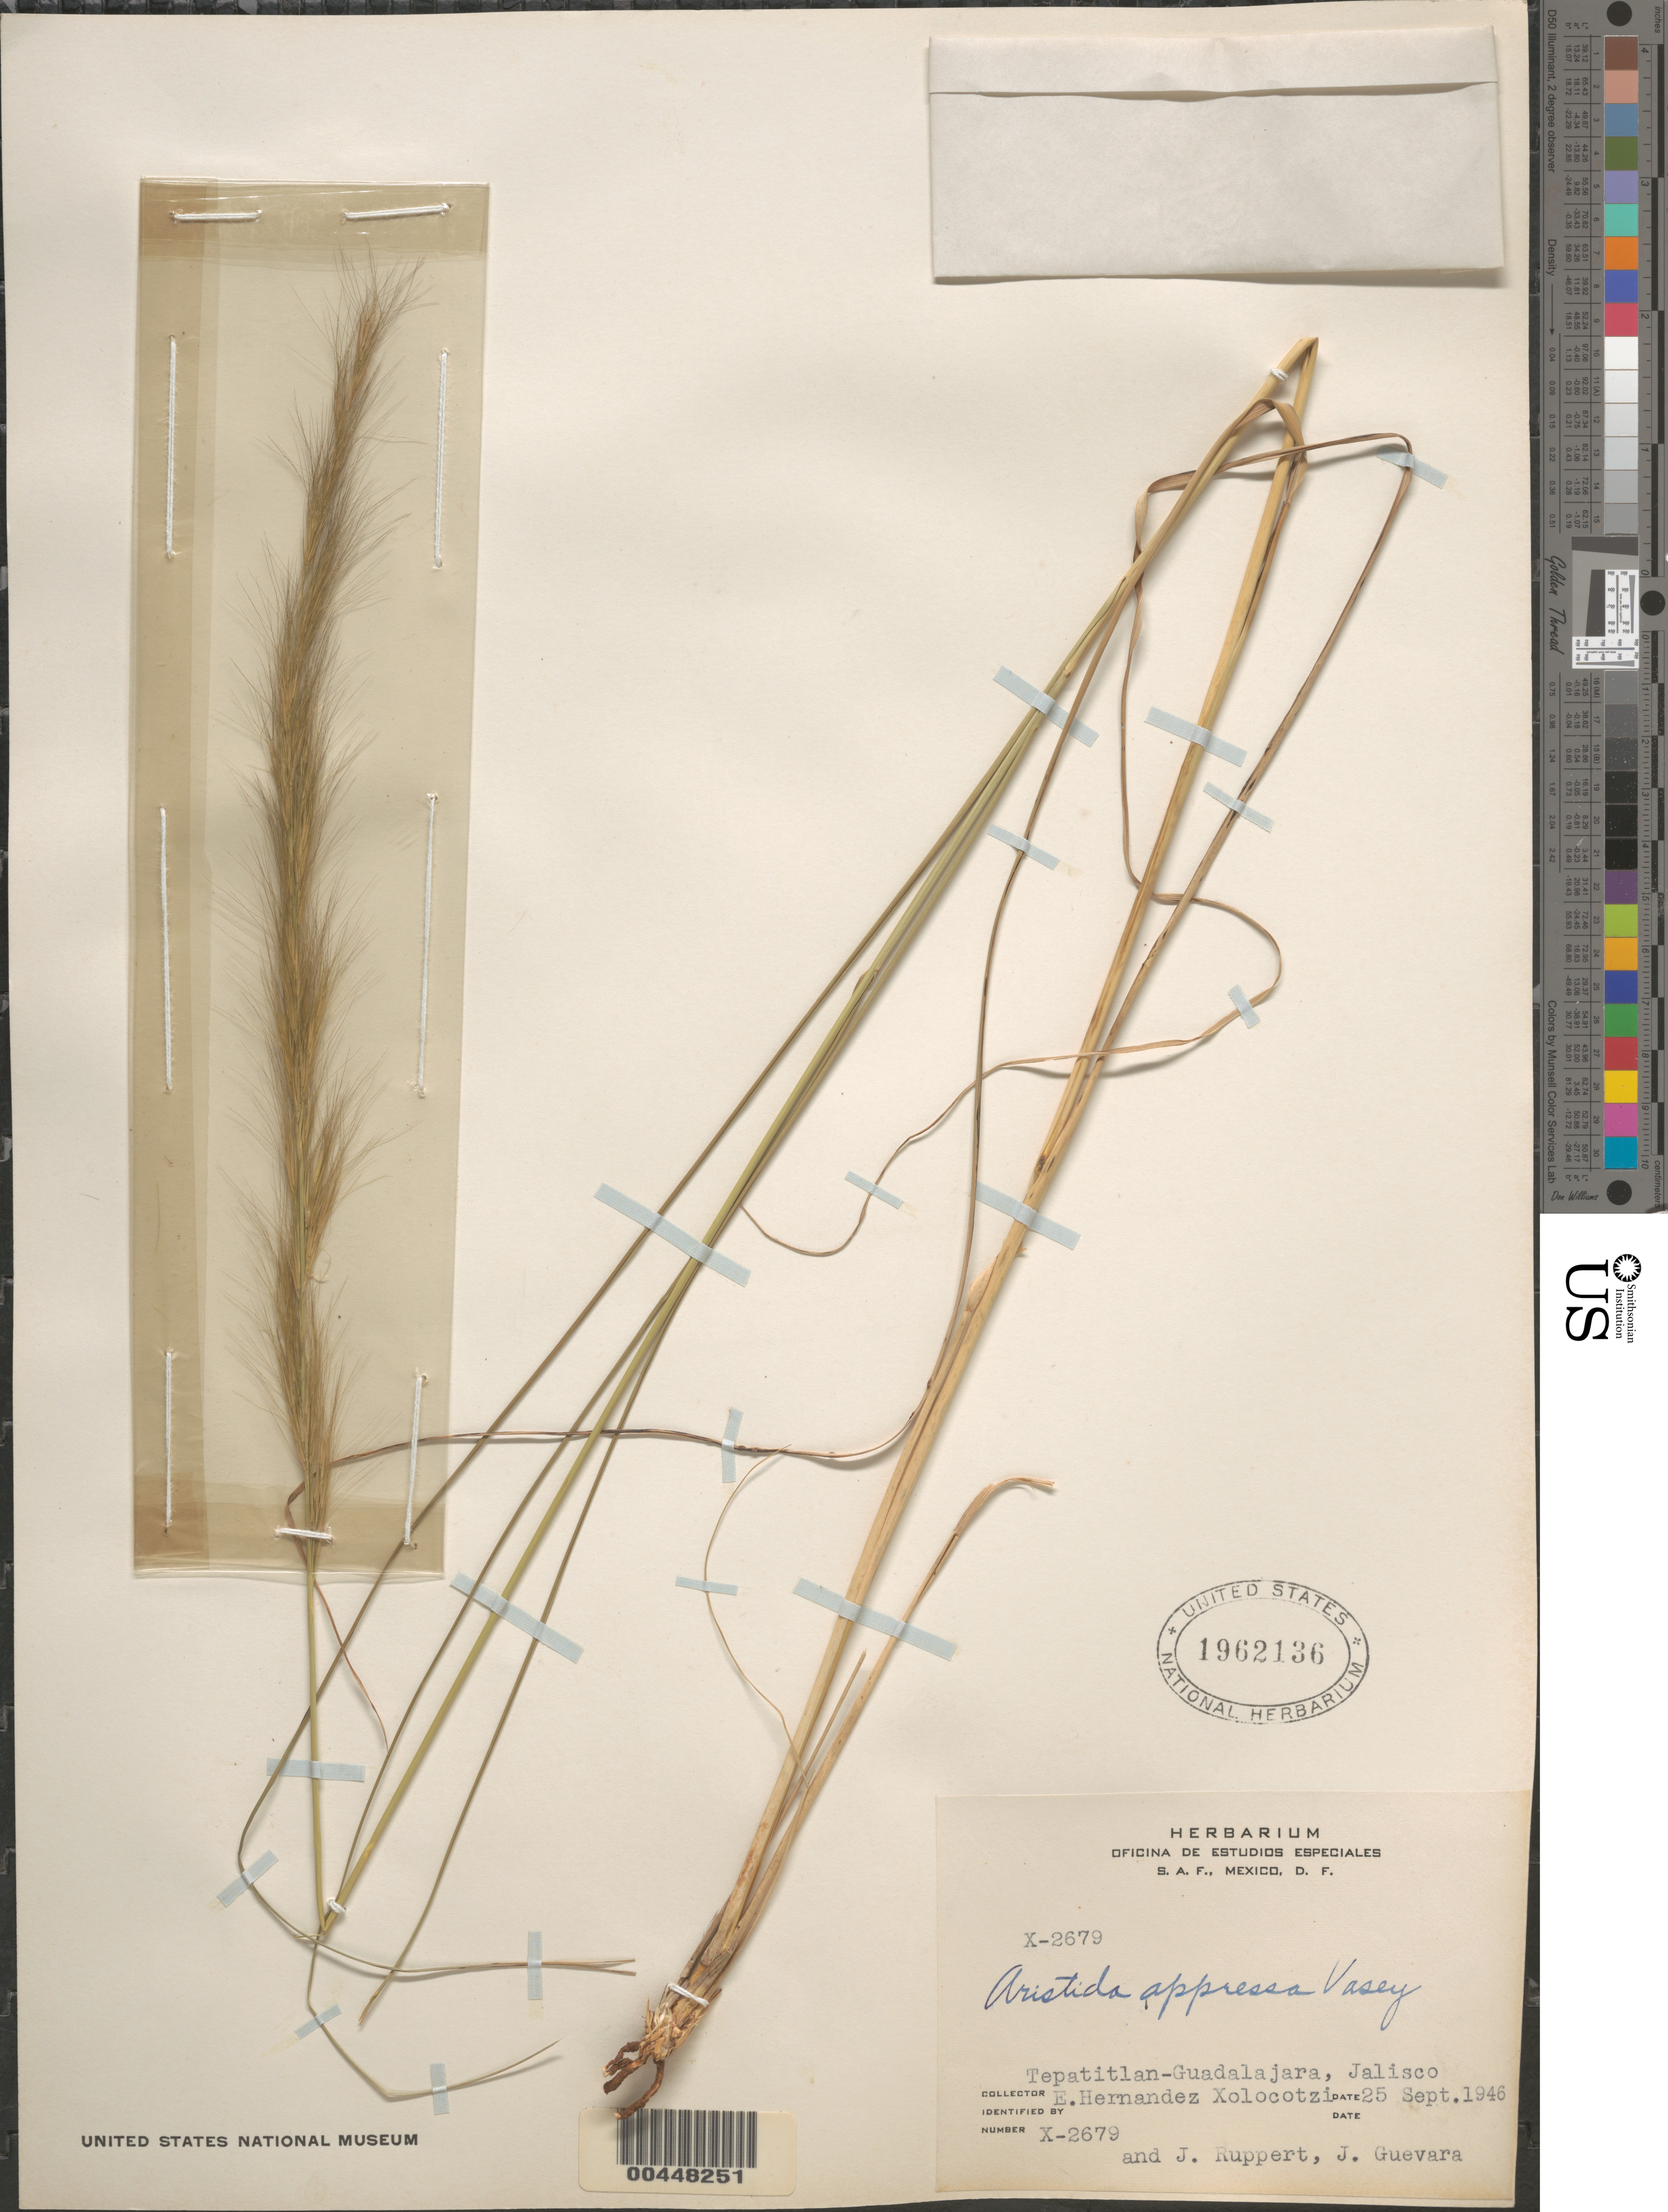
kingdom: Plantae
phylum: Tracheophyta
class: Liliopsida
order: Poales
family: Poaceae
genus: Aristida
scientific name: Aristida appressa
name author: Vasey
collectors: E. I. Hernández-X.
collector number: X-2679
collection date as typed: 25 Sep 1946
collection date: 1946-09-25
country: Mexico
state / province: Jalisco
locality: Tepatitlan-Guadalajara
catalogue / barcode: US 1962136